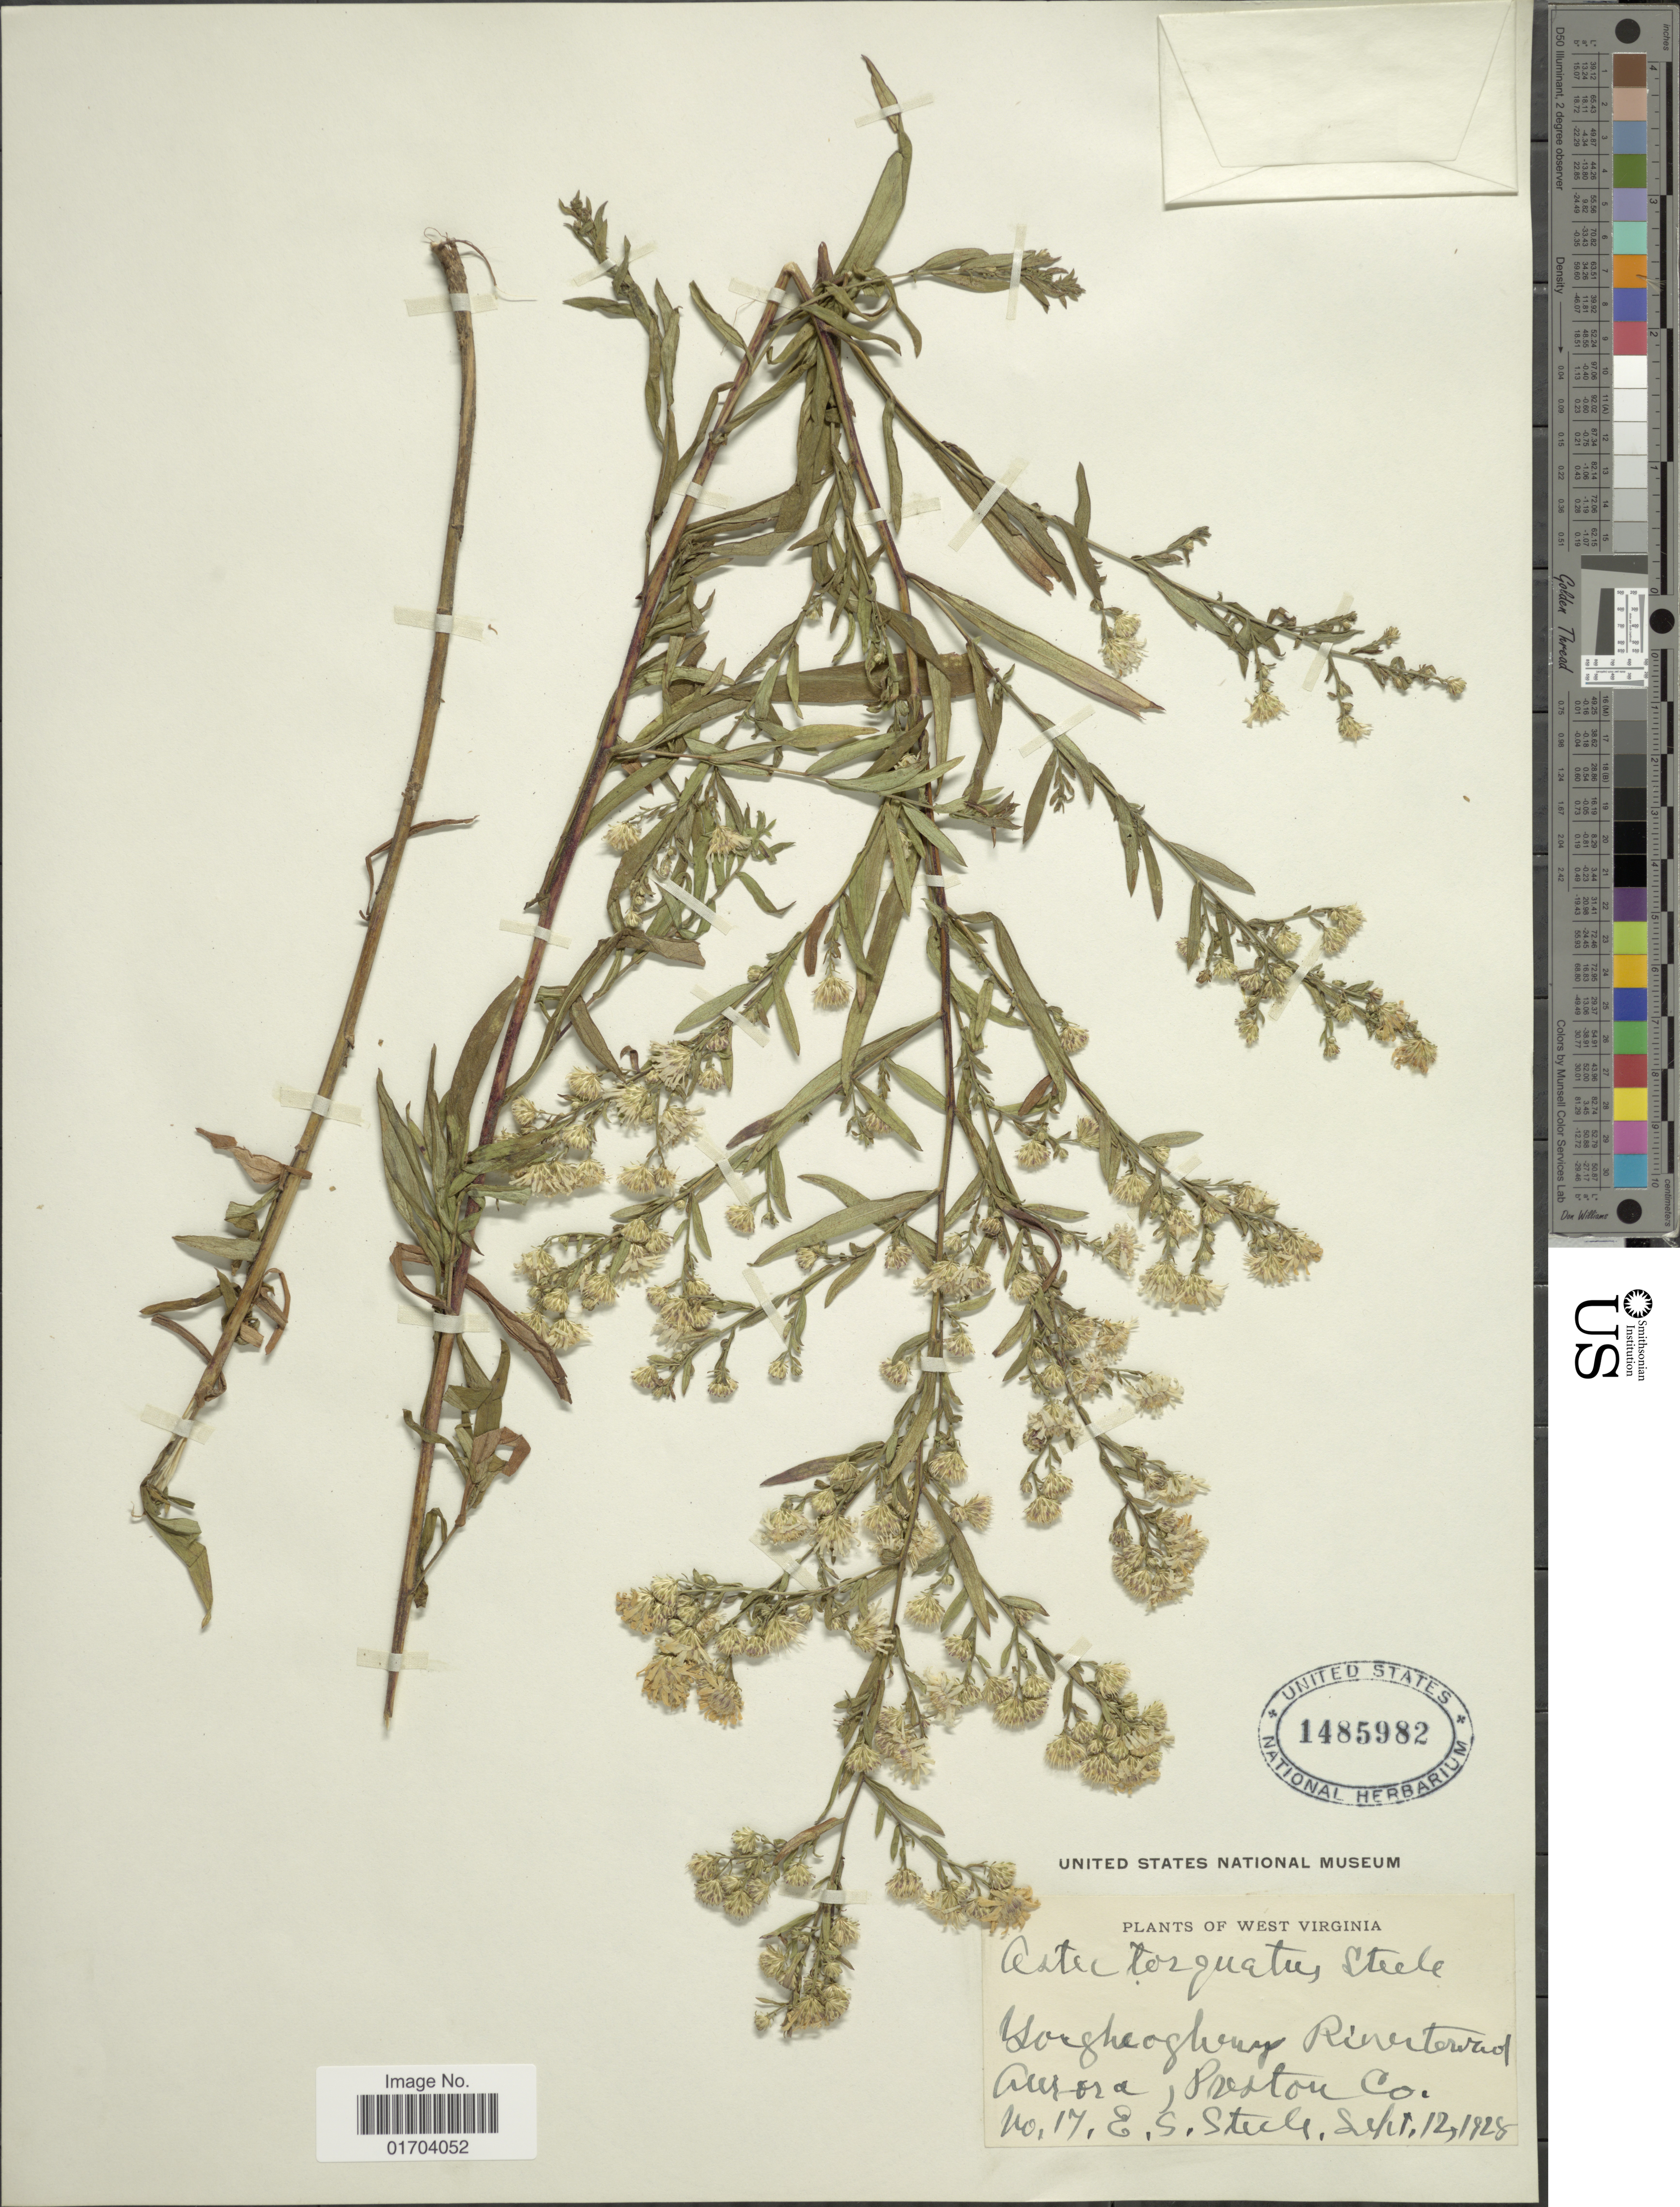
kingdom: Plantae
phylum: Tracheophyta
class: Magnoliopsida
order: Asterales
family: Asteraceae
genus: Aster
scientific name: Aster torquatus E.S. Steele sp. nov. ined.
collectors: E. Steele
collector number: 17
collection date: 1928-09-12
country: United States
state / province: West Virginia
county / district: Preston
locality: Youghiogheny River, toward Aurora.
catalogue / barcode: US 1485982